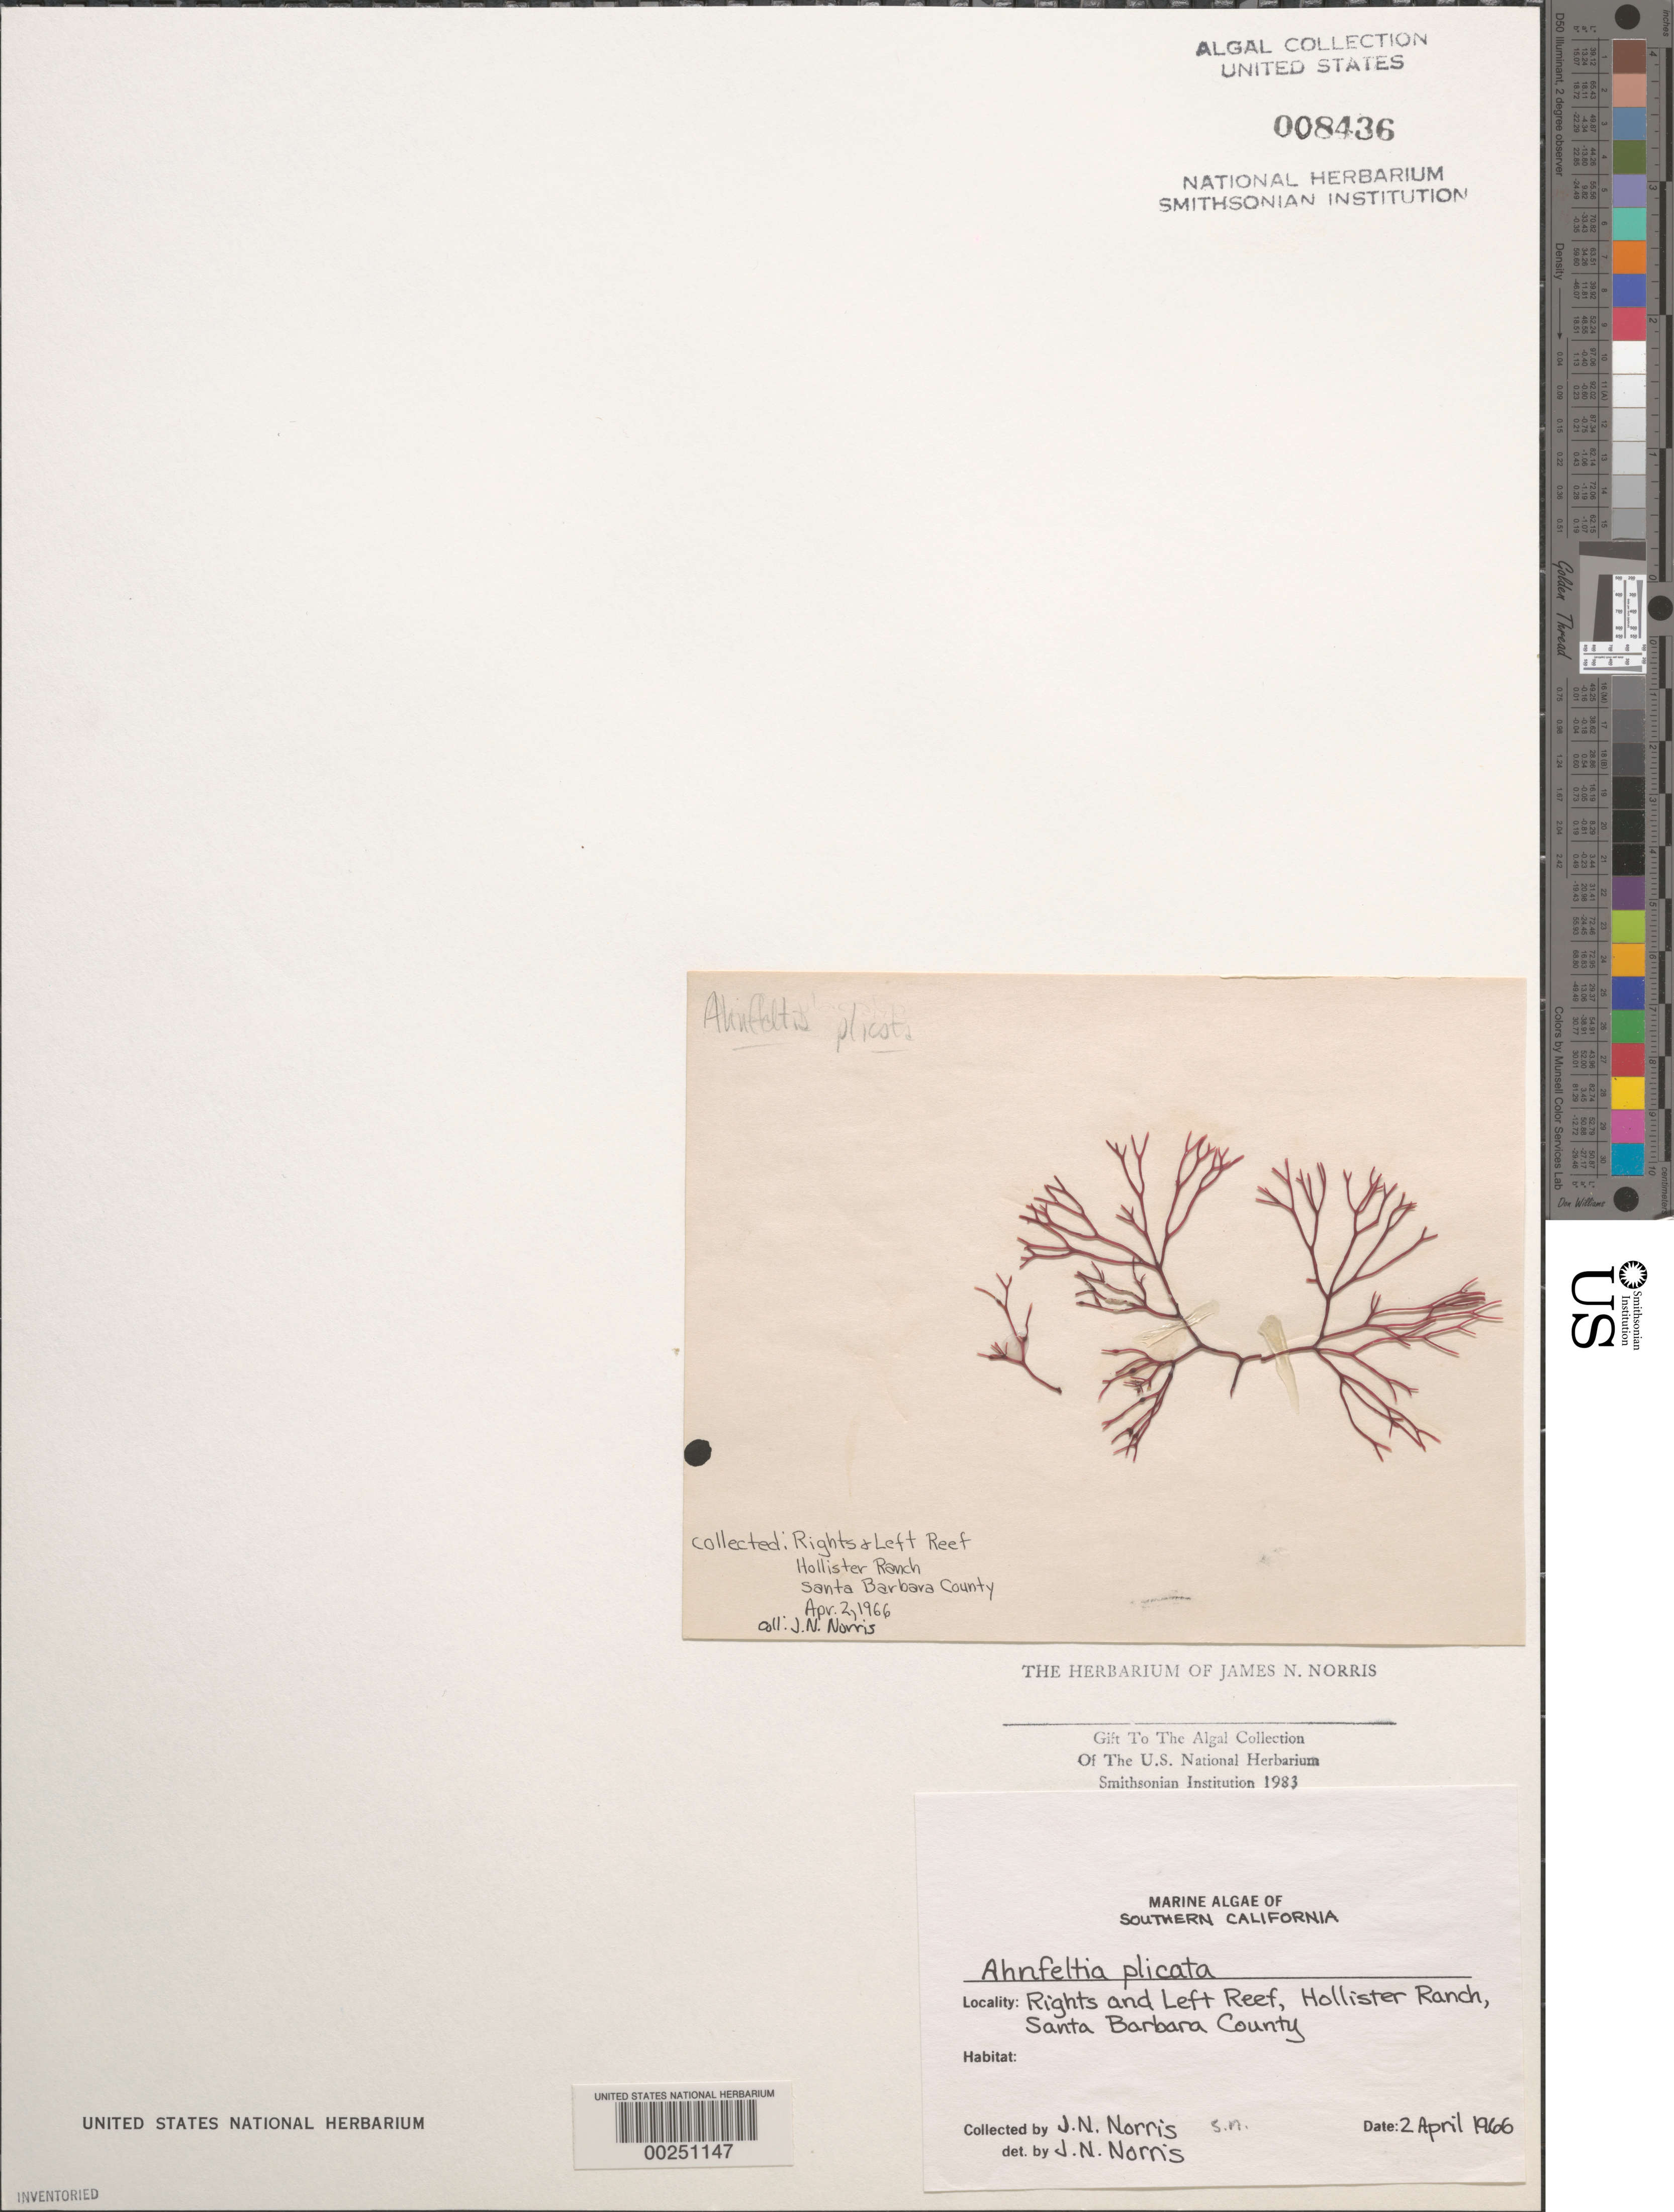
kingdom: Plantae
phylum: Rhodophyta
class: Florideophyceae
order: Ahnfeltiales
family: Ahnfeltiaceae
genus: Ahnfeltia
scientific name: Ahnfeltia plicata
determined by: Norris, James N.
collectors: J. N. Norris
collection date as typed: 02 Apr 1966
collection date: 1966-04-02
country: United States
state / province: California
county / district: Santa Barbara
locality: Rights and Lefts Reef, Hollister Ranch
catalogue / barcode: US 8436